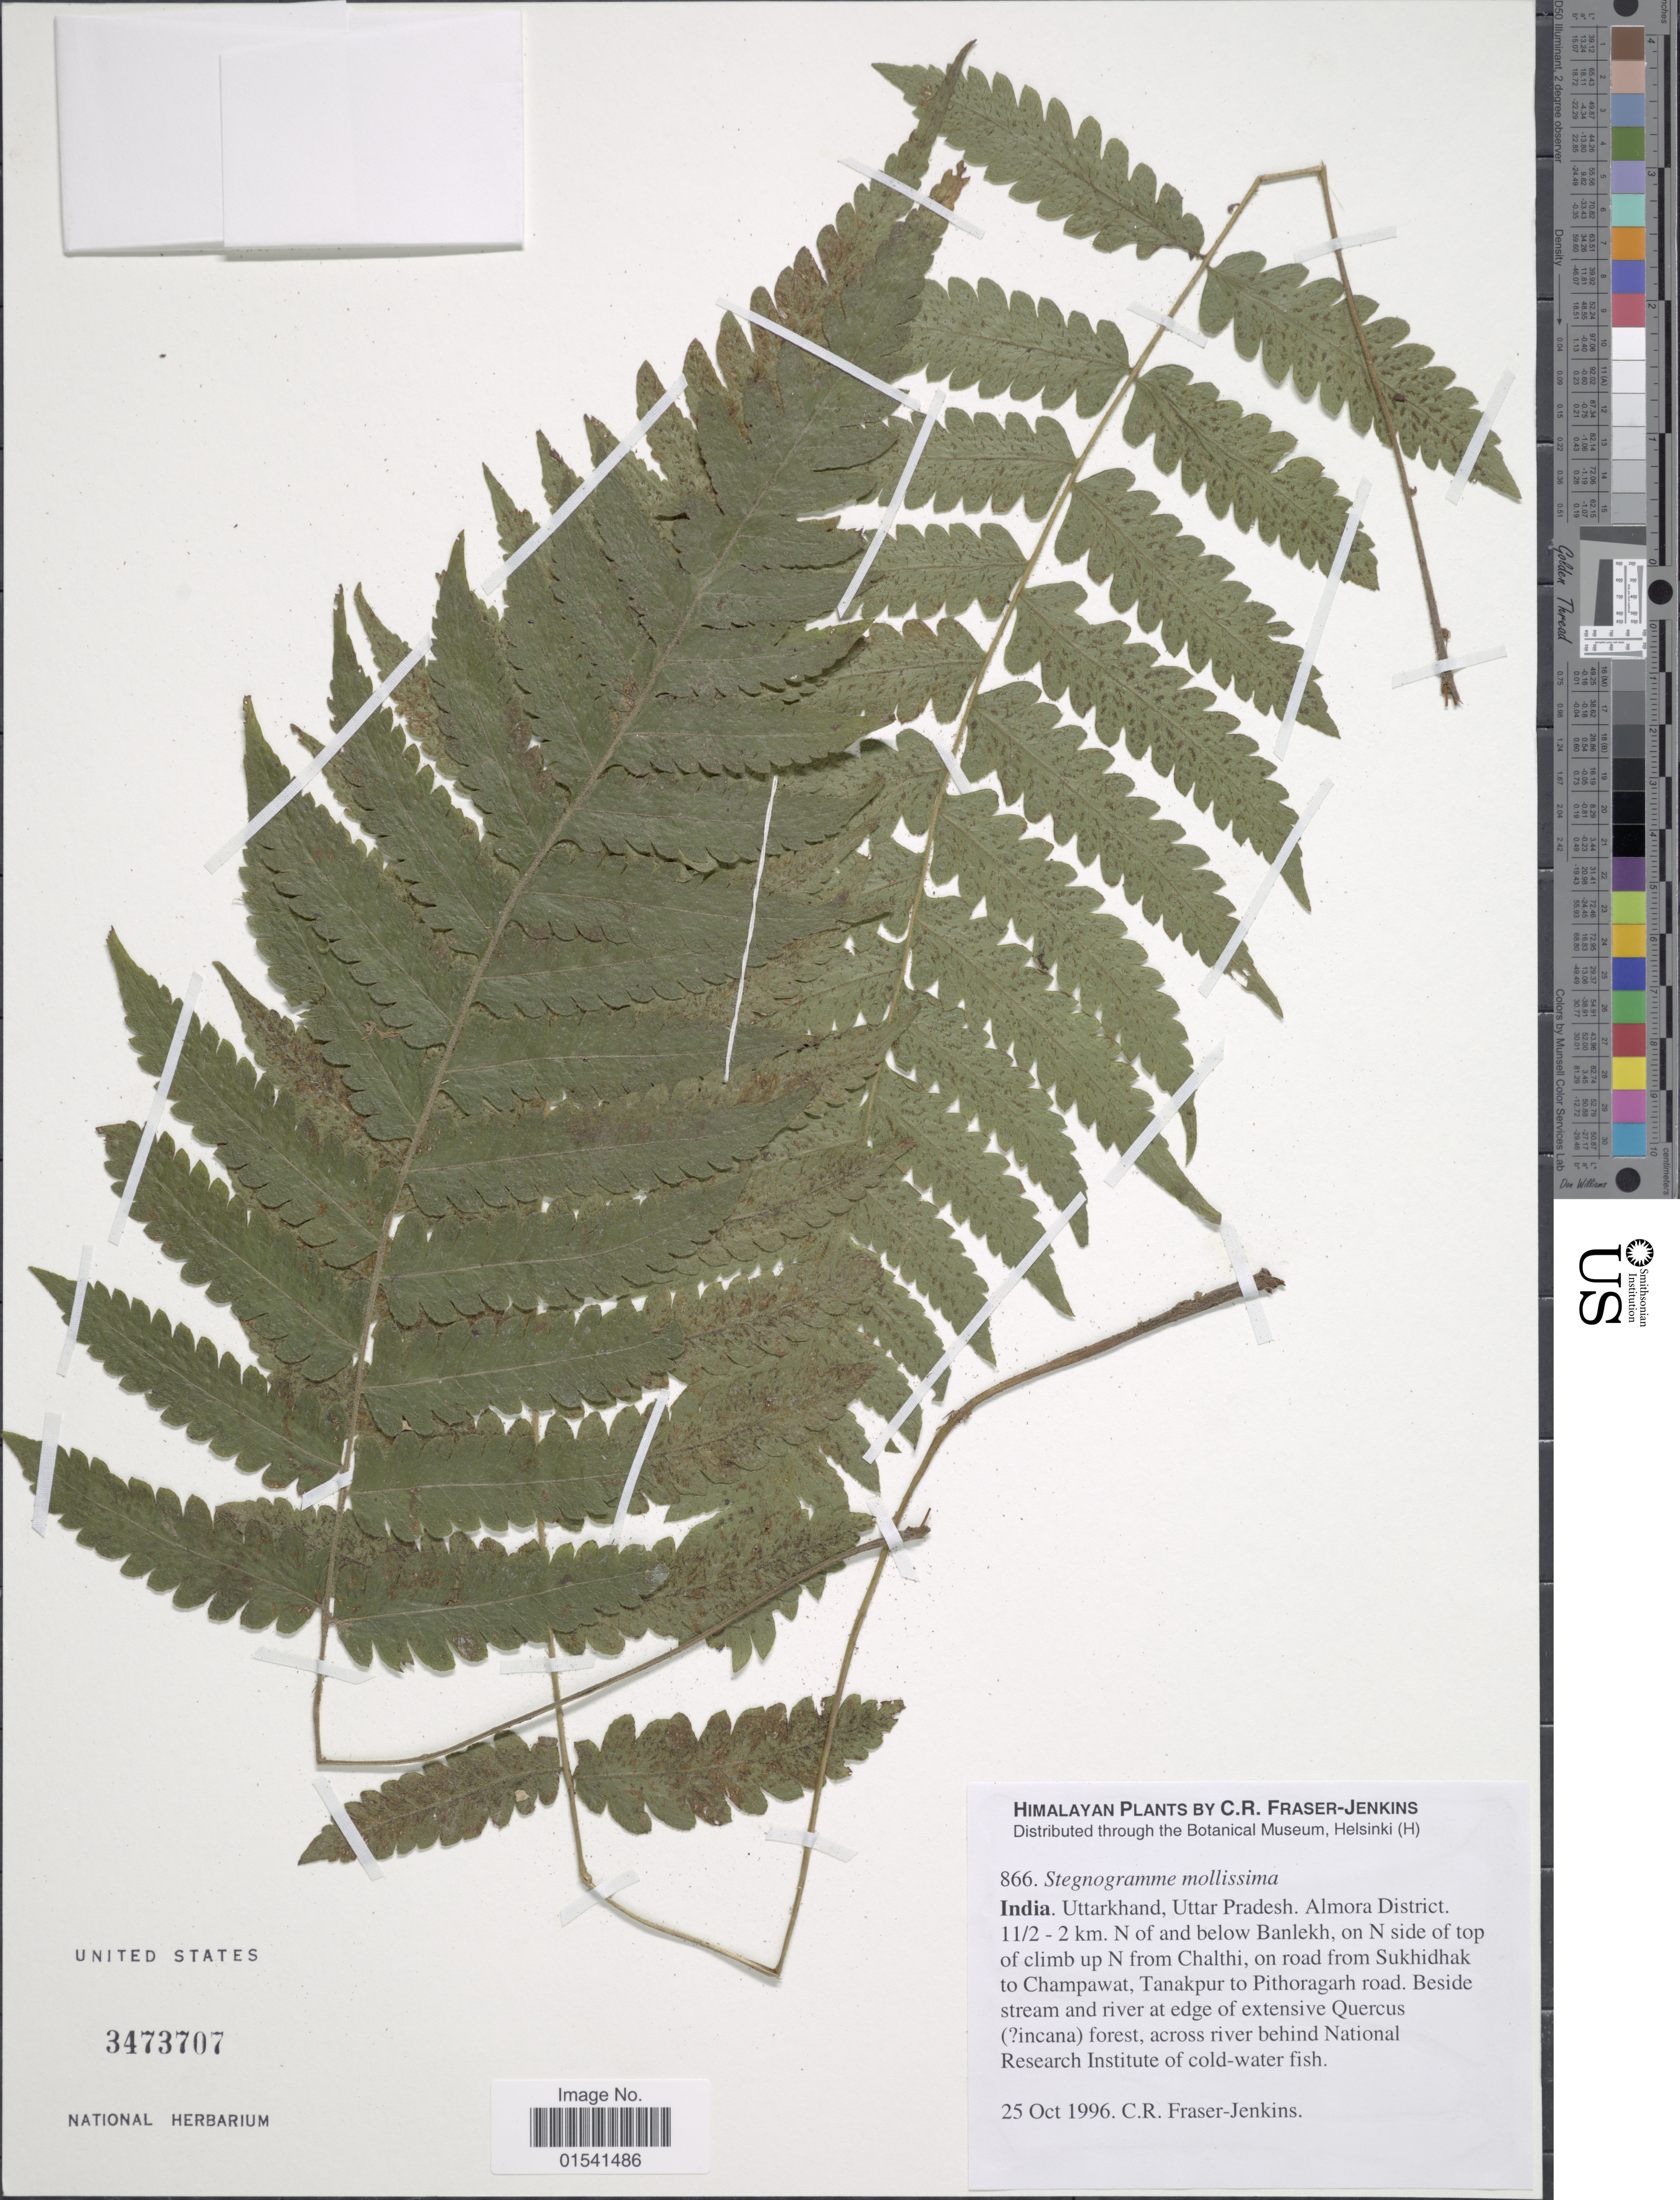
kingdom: Plantae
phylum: Tracheophyta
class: Polypodiopsida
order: Polypodiales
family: Thelypteridaceae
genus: Stegnogramma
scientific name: Stegnogramma mollissima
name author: (Fisch. ex Kunze) Fraser-Jenk.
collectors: C. R. Fraser-Jenkins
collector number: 866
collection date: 1996-10-25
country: India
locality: Uttarkhand, Uttar Pradesh. Almora District. 11/2 - 2 km of and below Banlekh, on N side of top of climb um N from Chalthi, on road from Sukhidhak to Champawat, Tanakpur to Pithoragarh road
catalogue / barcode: US 3473707